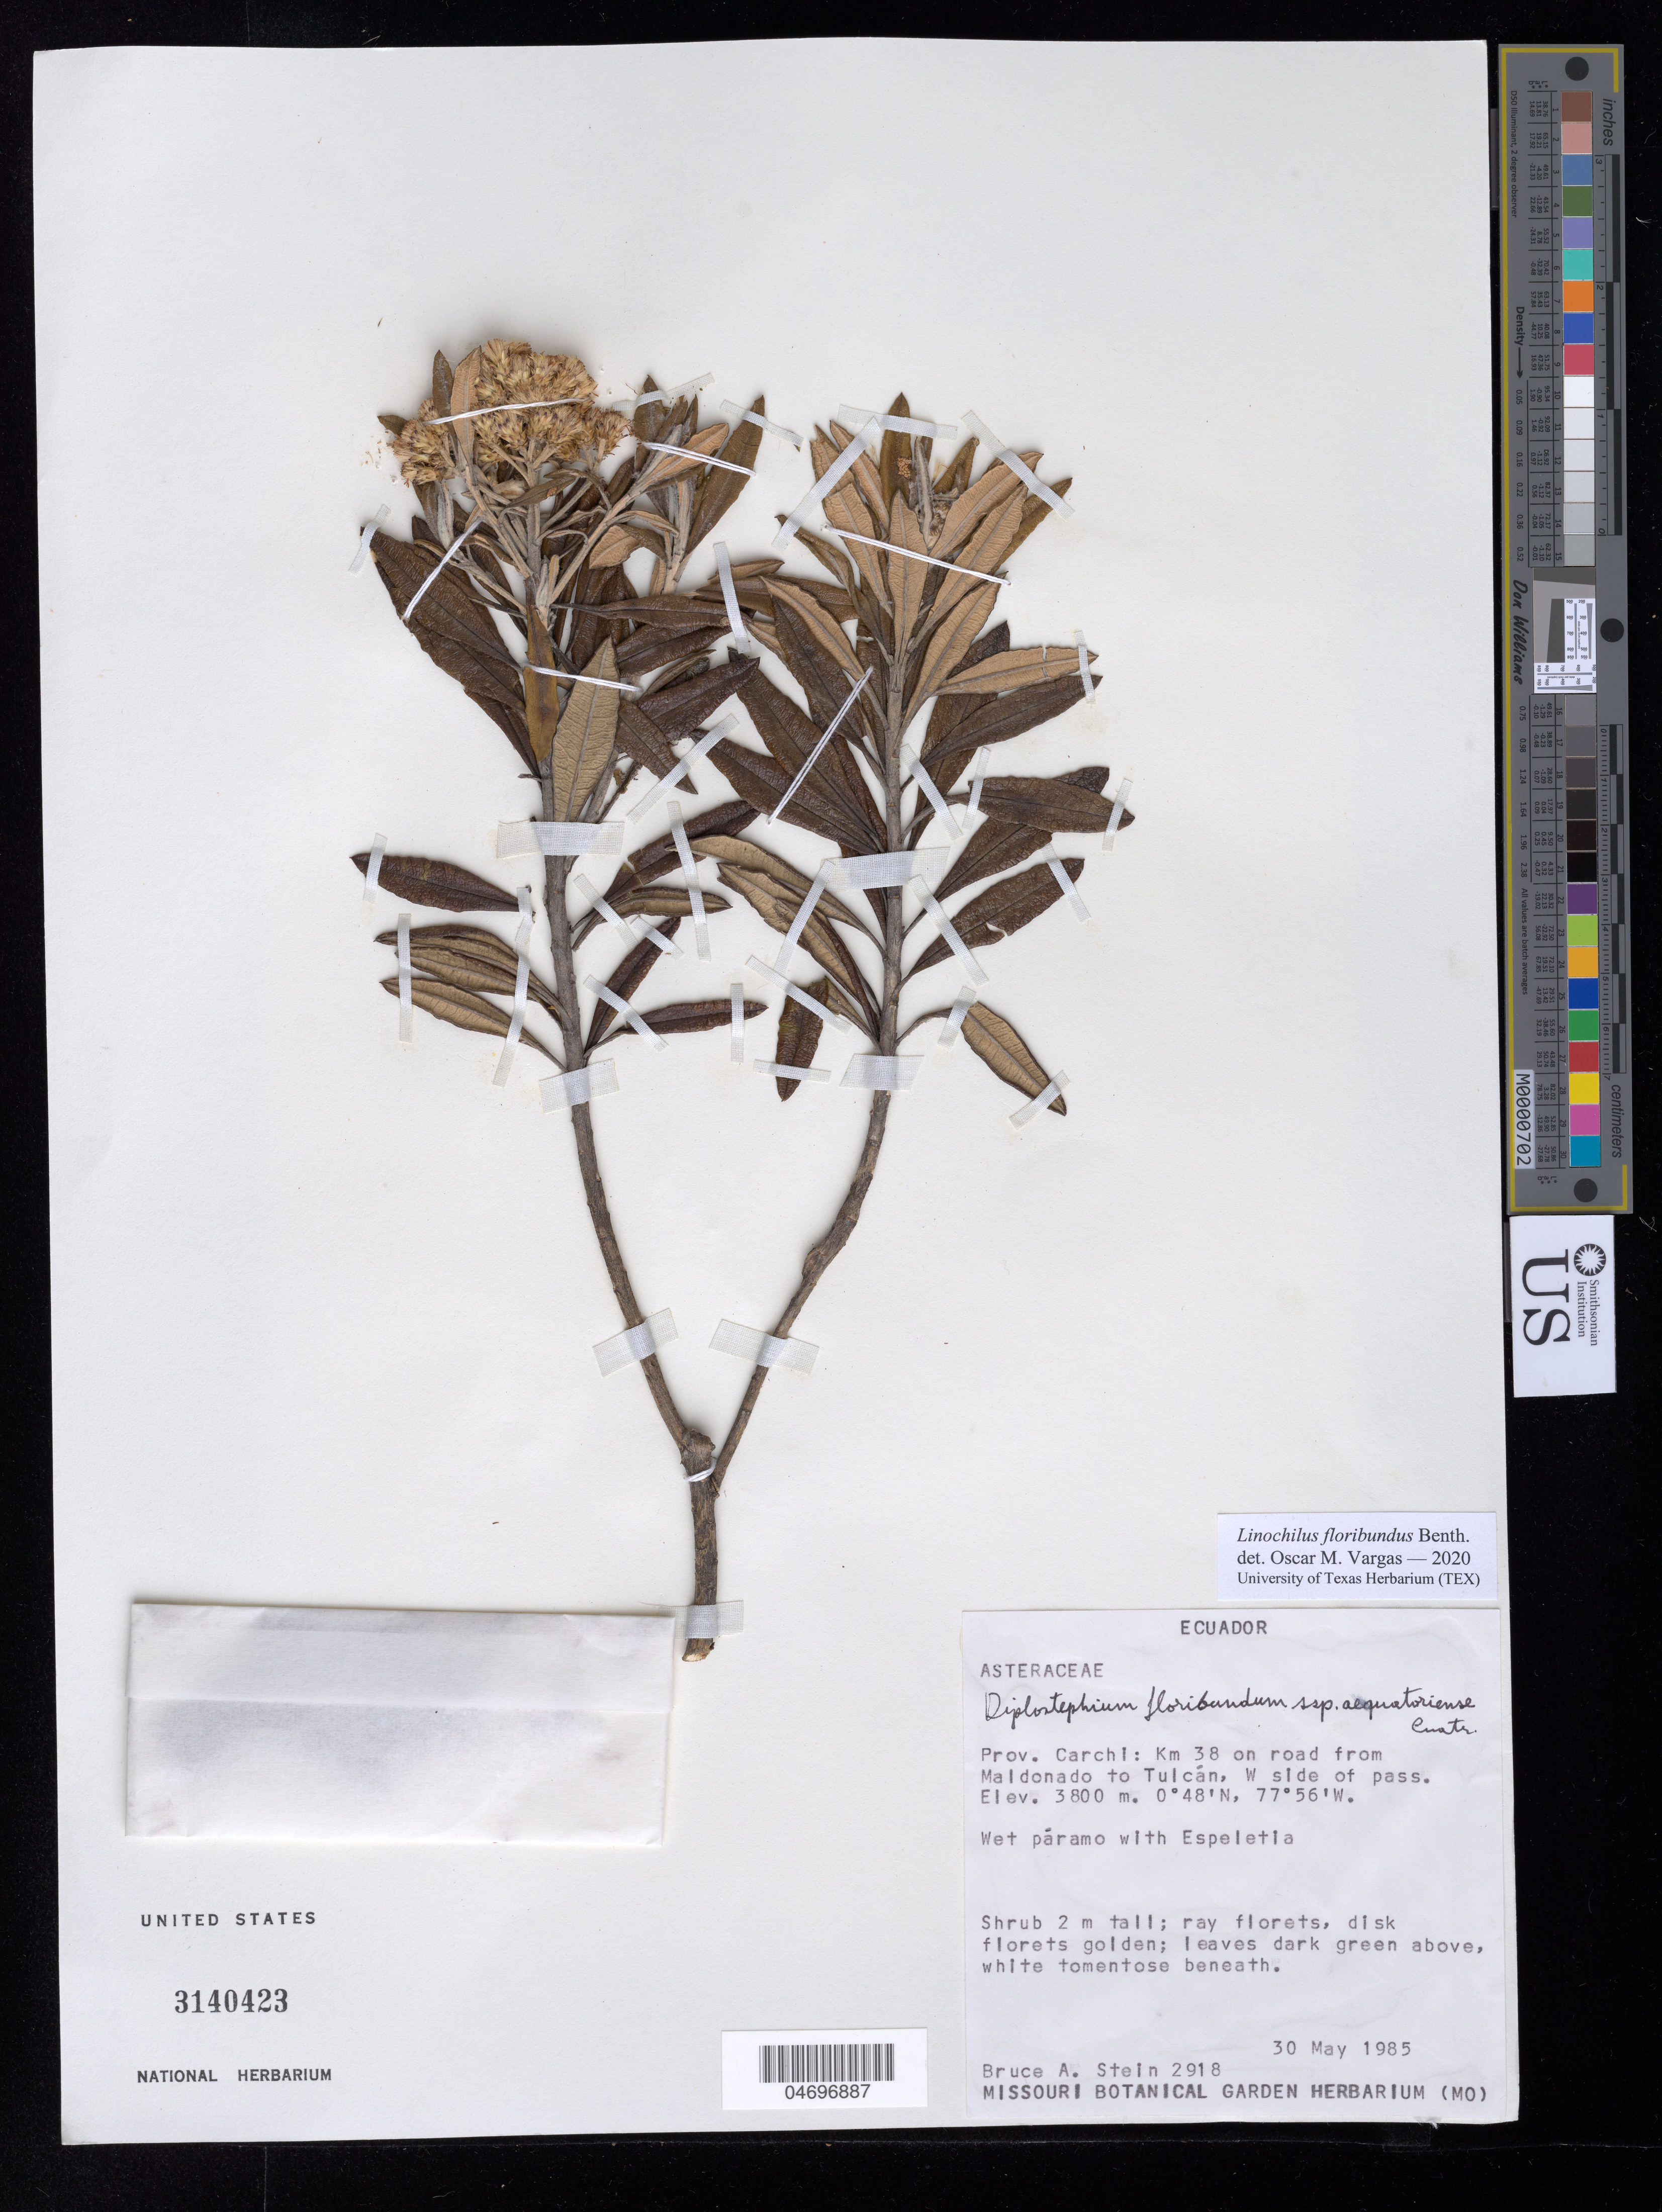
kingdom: Plantae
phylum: Tracheophyta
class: Magnoliopsida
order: Asterales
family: Asteraceae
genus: Linochilus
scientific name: Linochilus floribundus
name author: Benth.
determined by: Vargas, Oscar M.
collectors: B. A. Stein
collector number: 2918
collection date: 1985-05-30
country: Ecuador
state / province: Carchi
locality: Prov. Carchi, km 38 on road from Meldonado to Tulcan, W side of pass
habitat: Wet paramo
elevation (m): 3800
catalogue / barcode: US 3140423